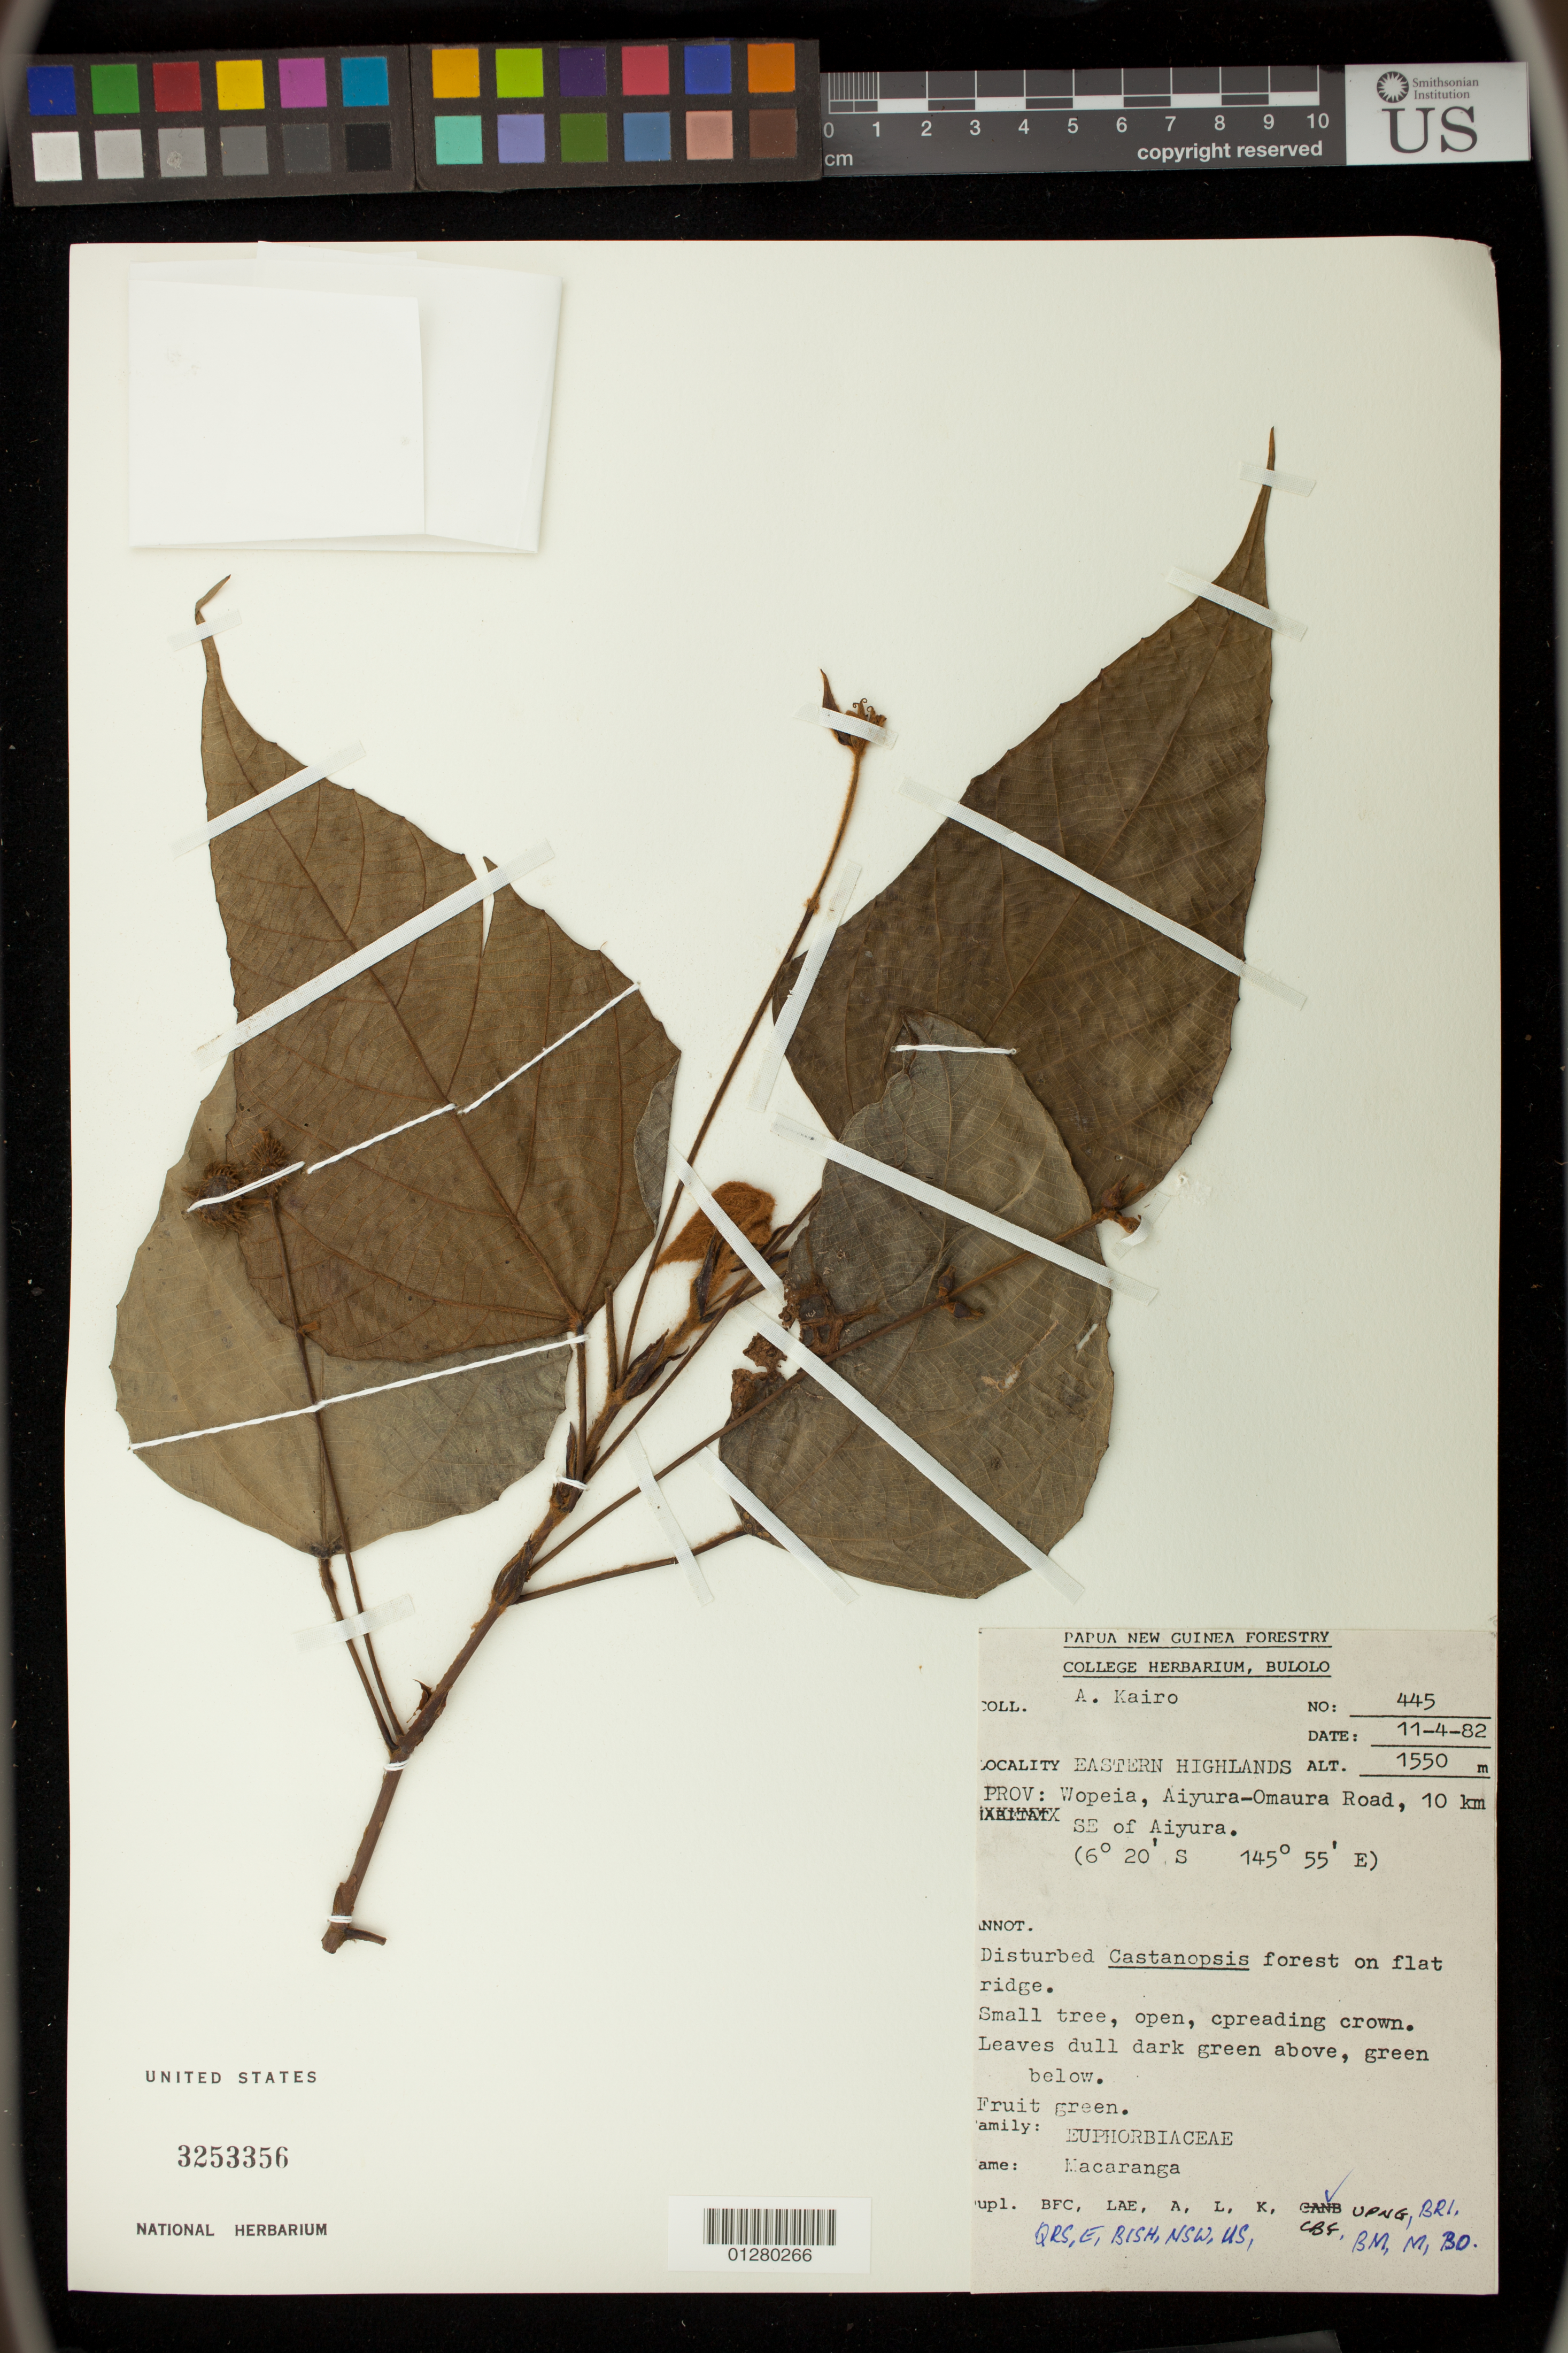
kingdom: Plantae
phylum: Tracheophyta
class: Magnoliopsida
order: Malpighiales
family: Euphorbiaceae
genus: Macaranga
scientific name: Macaranga sp.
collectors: A. Kairo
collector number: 445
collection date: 1982-04-11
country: Papua New Guinea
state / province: Eastern Highlands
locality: Wopeia, Aiyura-Omaura Road, 10 km SE of Aiyura.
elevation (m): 1550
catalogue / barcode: US 3253356